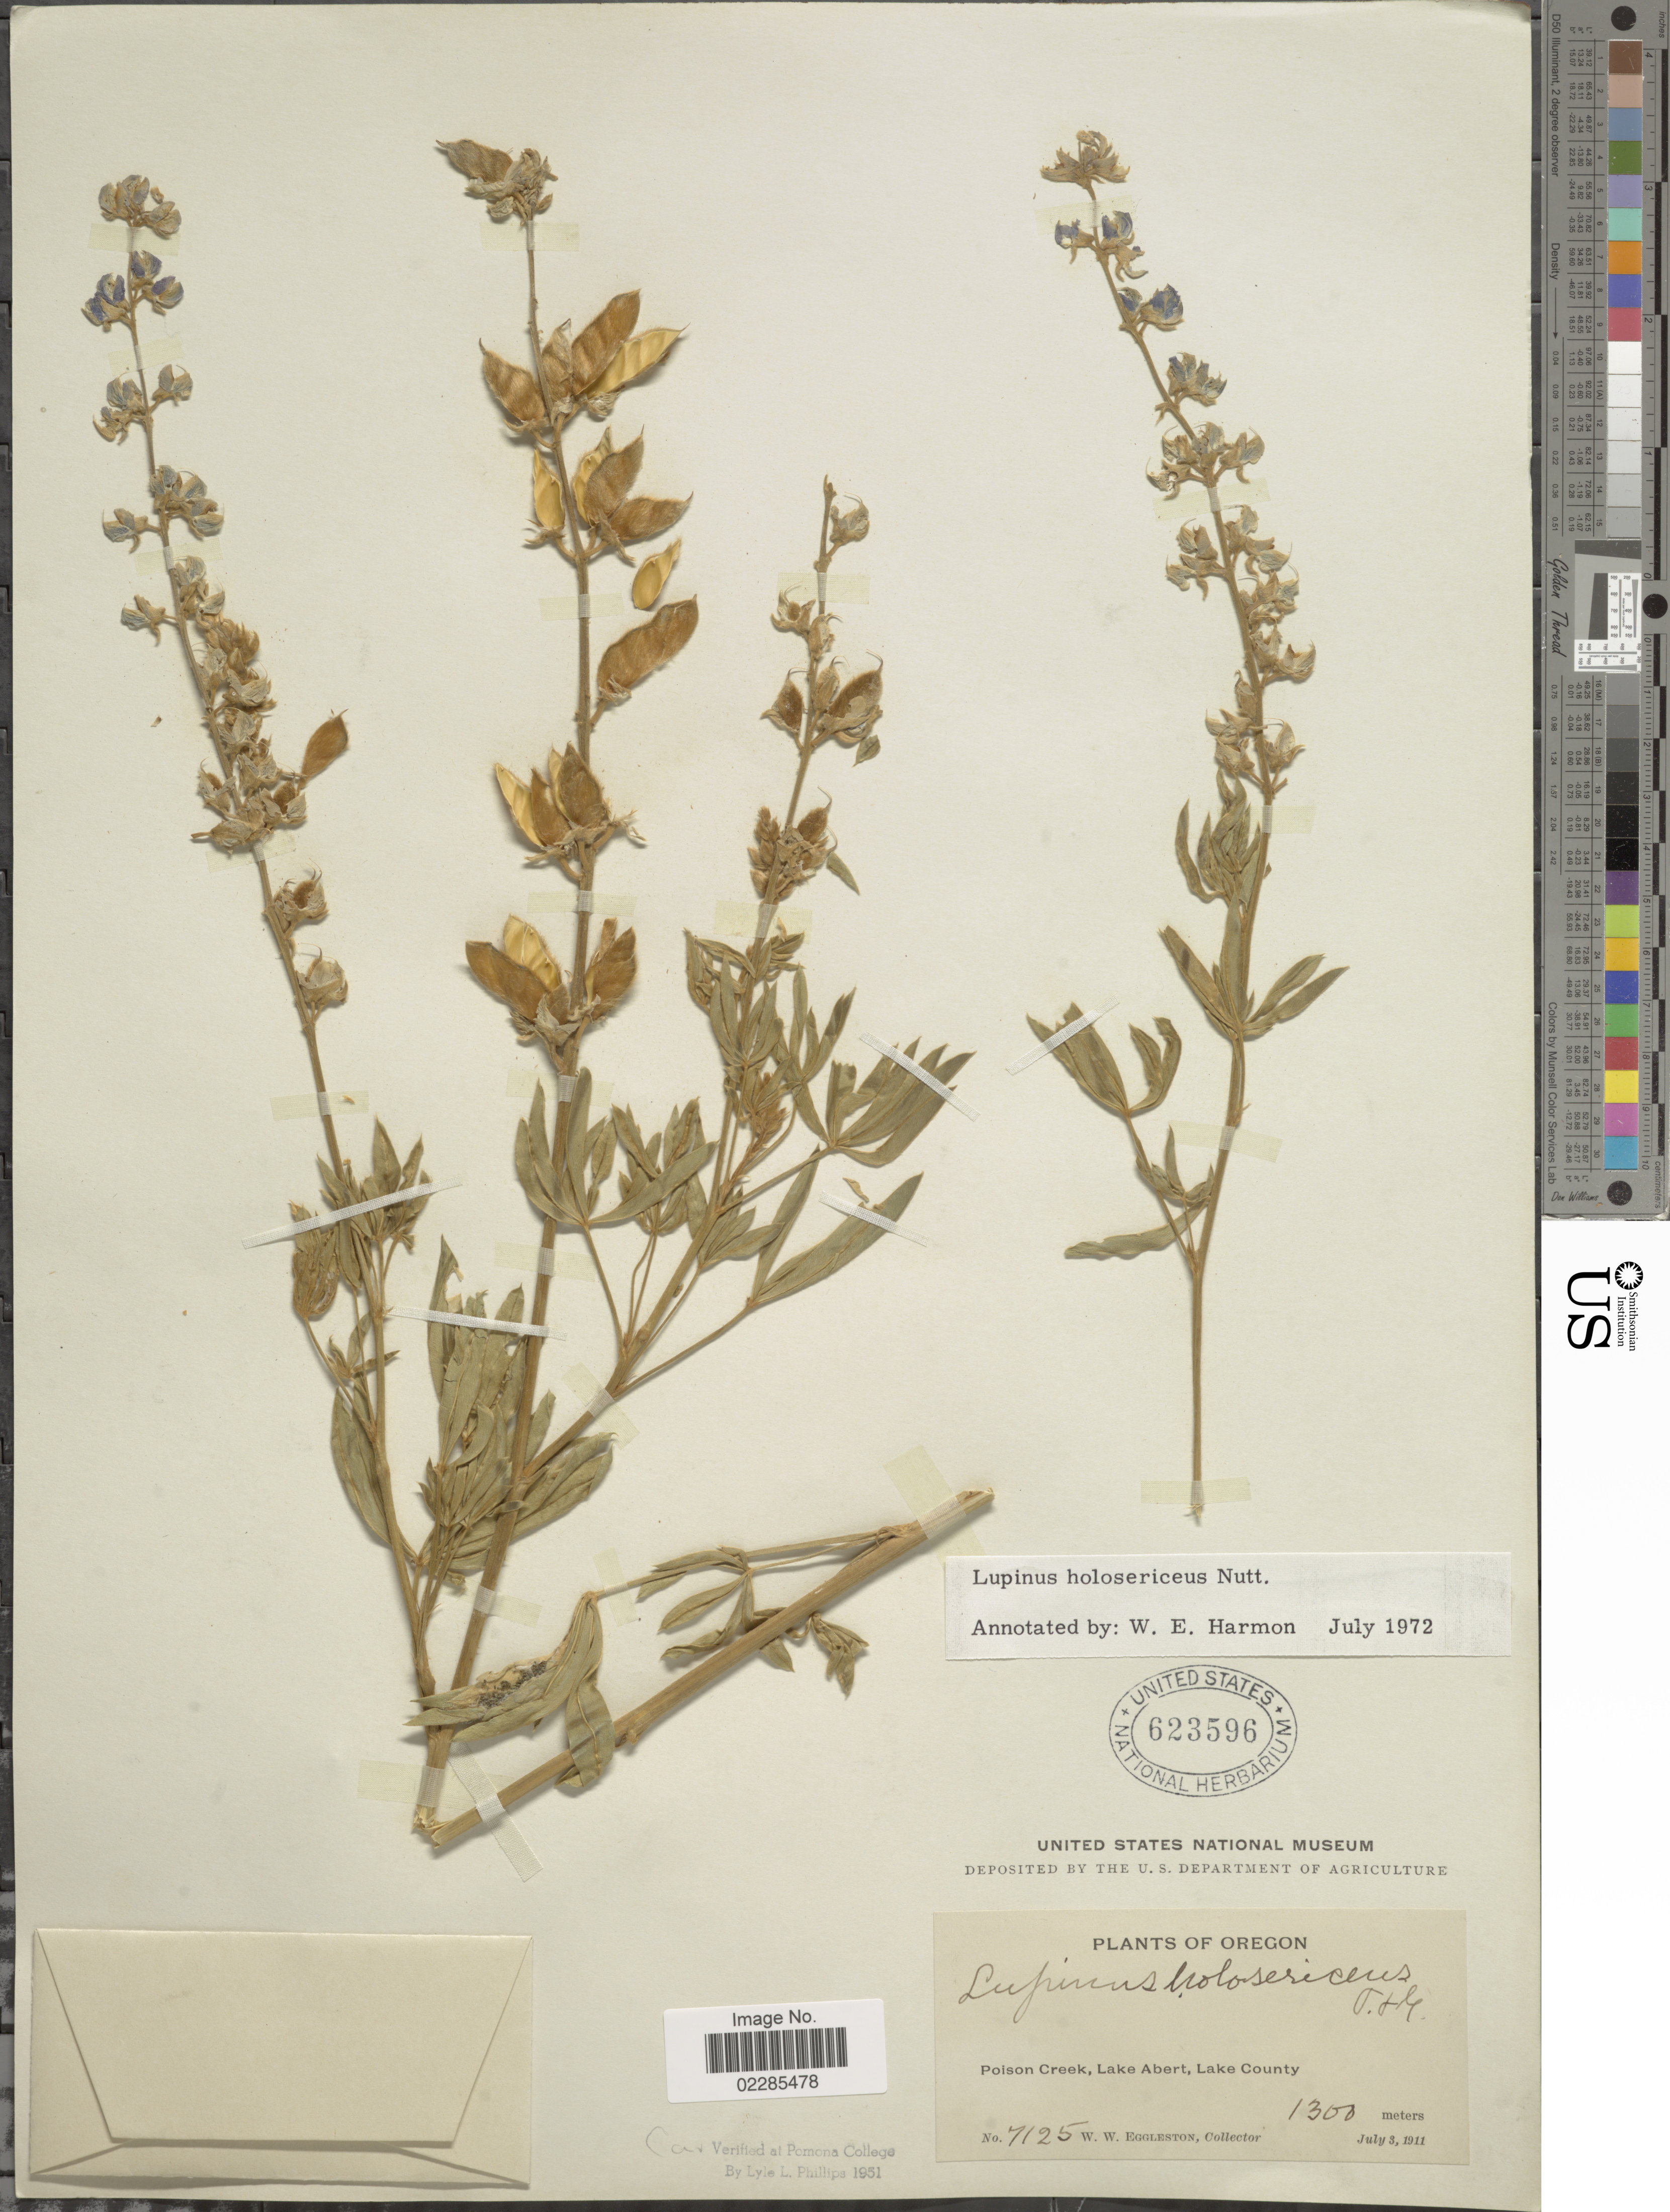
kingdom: Plantae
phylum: Tracheophyta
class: Magnoliopsida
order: Fabales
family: Fabaceae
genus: Lupinus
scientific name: Lupinus holosericeus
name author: Nutt.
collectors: W. W. Eggleston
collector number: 7125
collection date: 1911-07-03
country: United States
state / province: Oregon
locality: Poison Creek, Lake Abert, Lake County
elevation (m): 1300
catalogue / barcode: US 623596